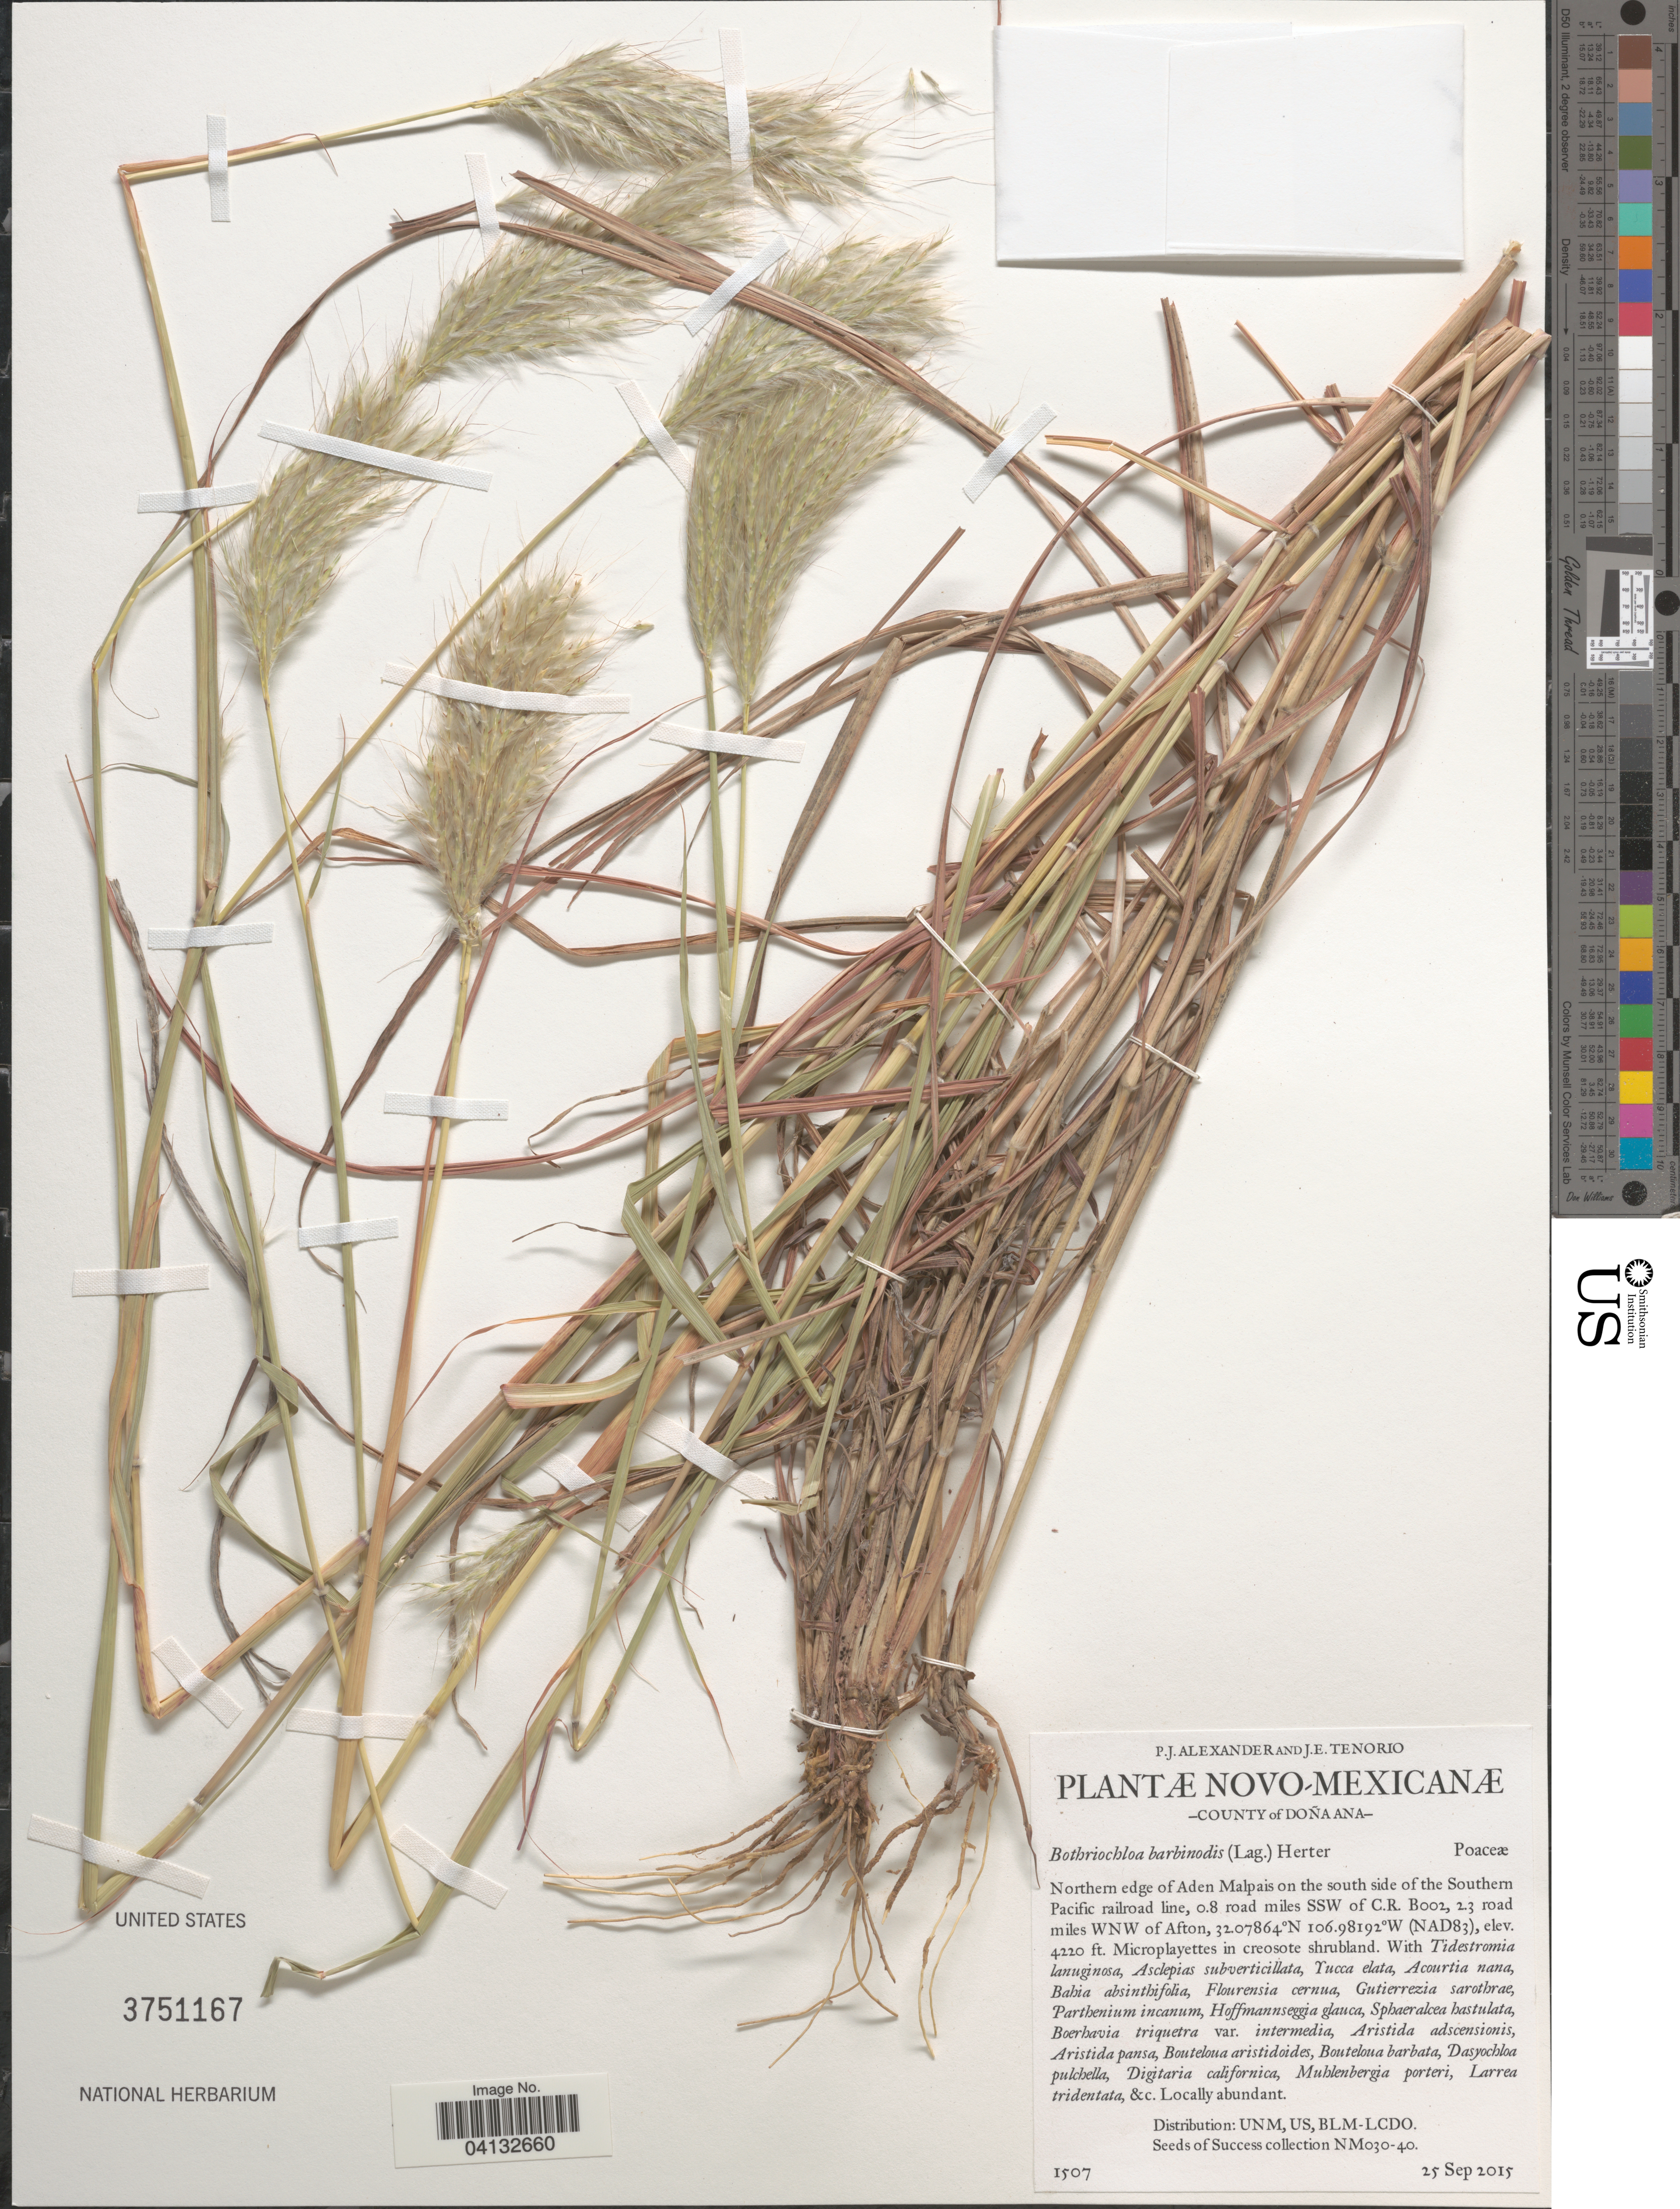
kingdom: Plantae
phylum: Tracheophyta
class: Liliopsida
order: Poales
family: Poaceae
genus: Bothriochloa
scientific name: Bothriochloa barbinodis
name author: (Lag.) Herter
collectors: P. Alexander & J. Tenorio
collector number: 1507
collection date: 2015-09-25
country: United States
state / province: New Mexico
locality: County of Doña Ana. Northern edge of Aden Malpais on the south side of the Southern Pacific railroad line, 0.8 road miles SSW of C.R. B002, 23 road miles WNW of Afton.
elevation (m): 1286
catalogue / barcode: US 3751167